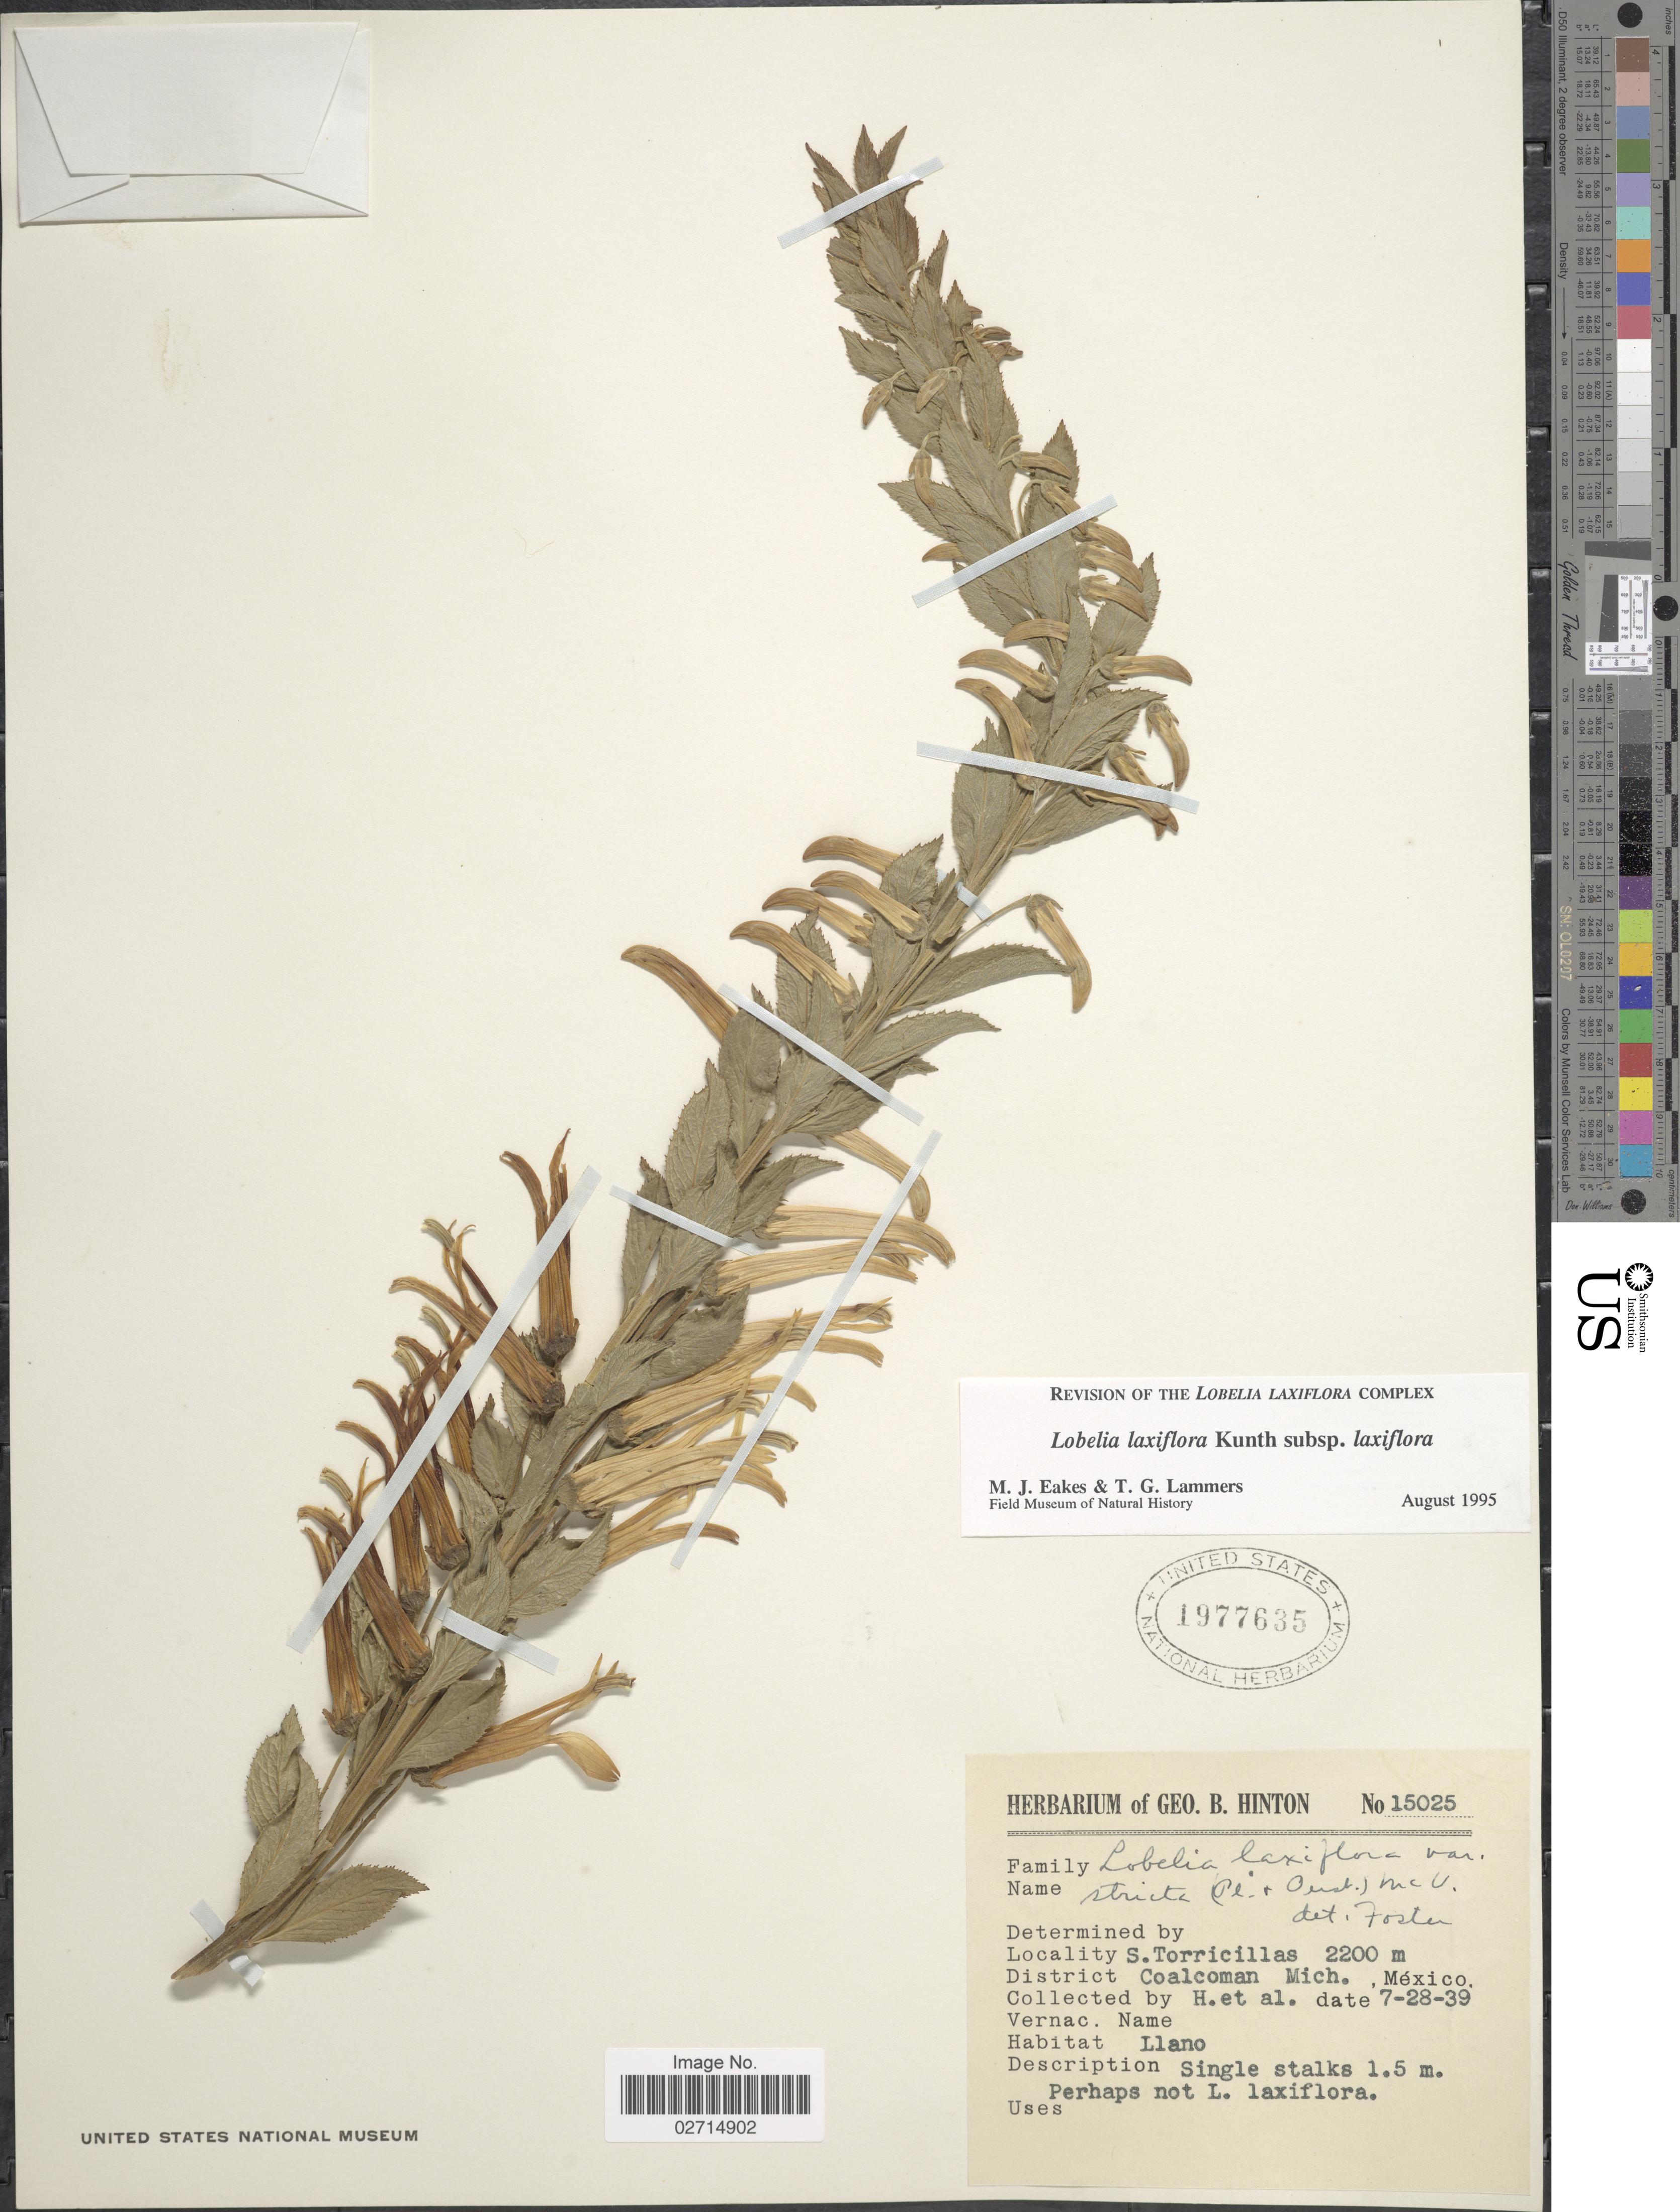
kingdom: Plantae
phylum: Tracheophyta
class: Magnoliopsida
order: Asterales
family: Campanulaceae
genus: Lobelia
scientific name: Lobelia laxiflora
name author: Kunth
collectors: G. B. Hinton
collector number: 15025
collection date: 1939-07-28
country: Mexico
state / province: Michoacán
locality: S. Torricillas, District Coalcoman, Mich., Mexico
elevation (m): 2200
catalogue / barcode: US 1977635